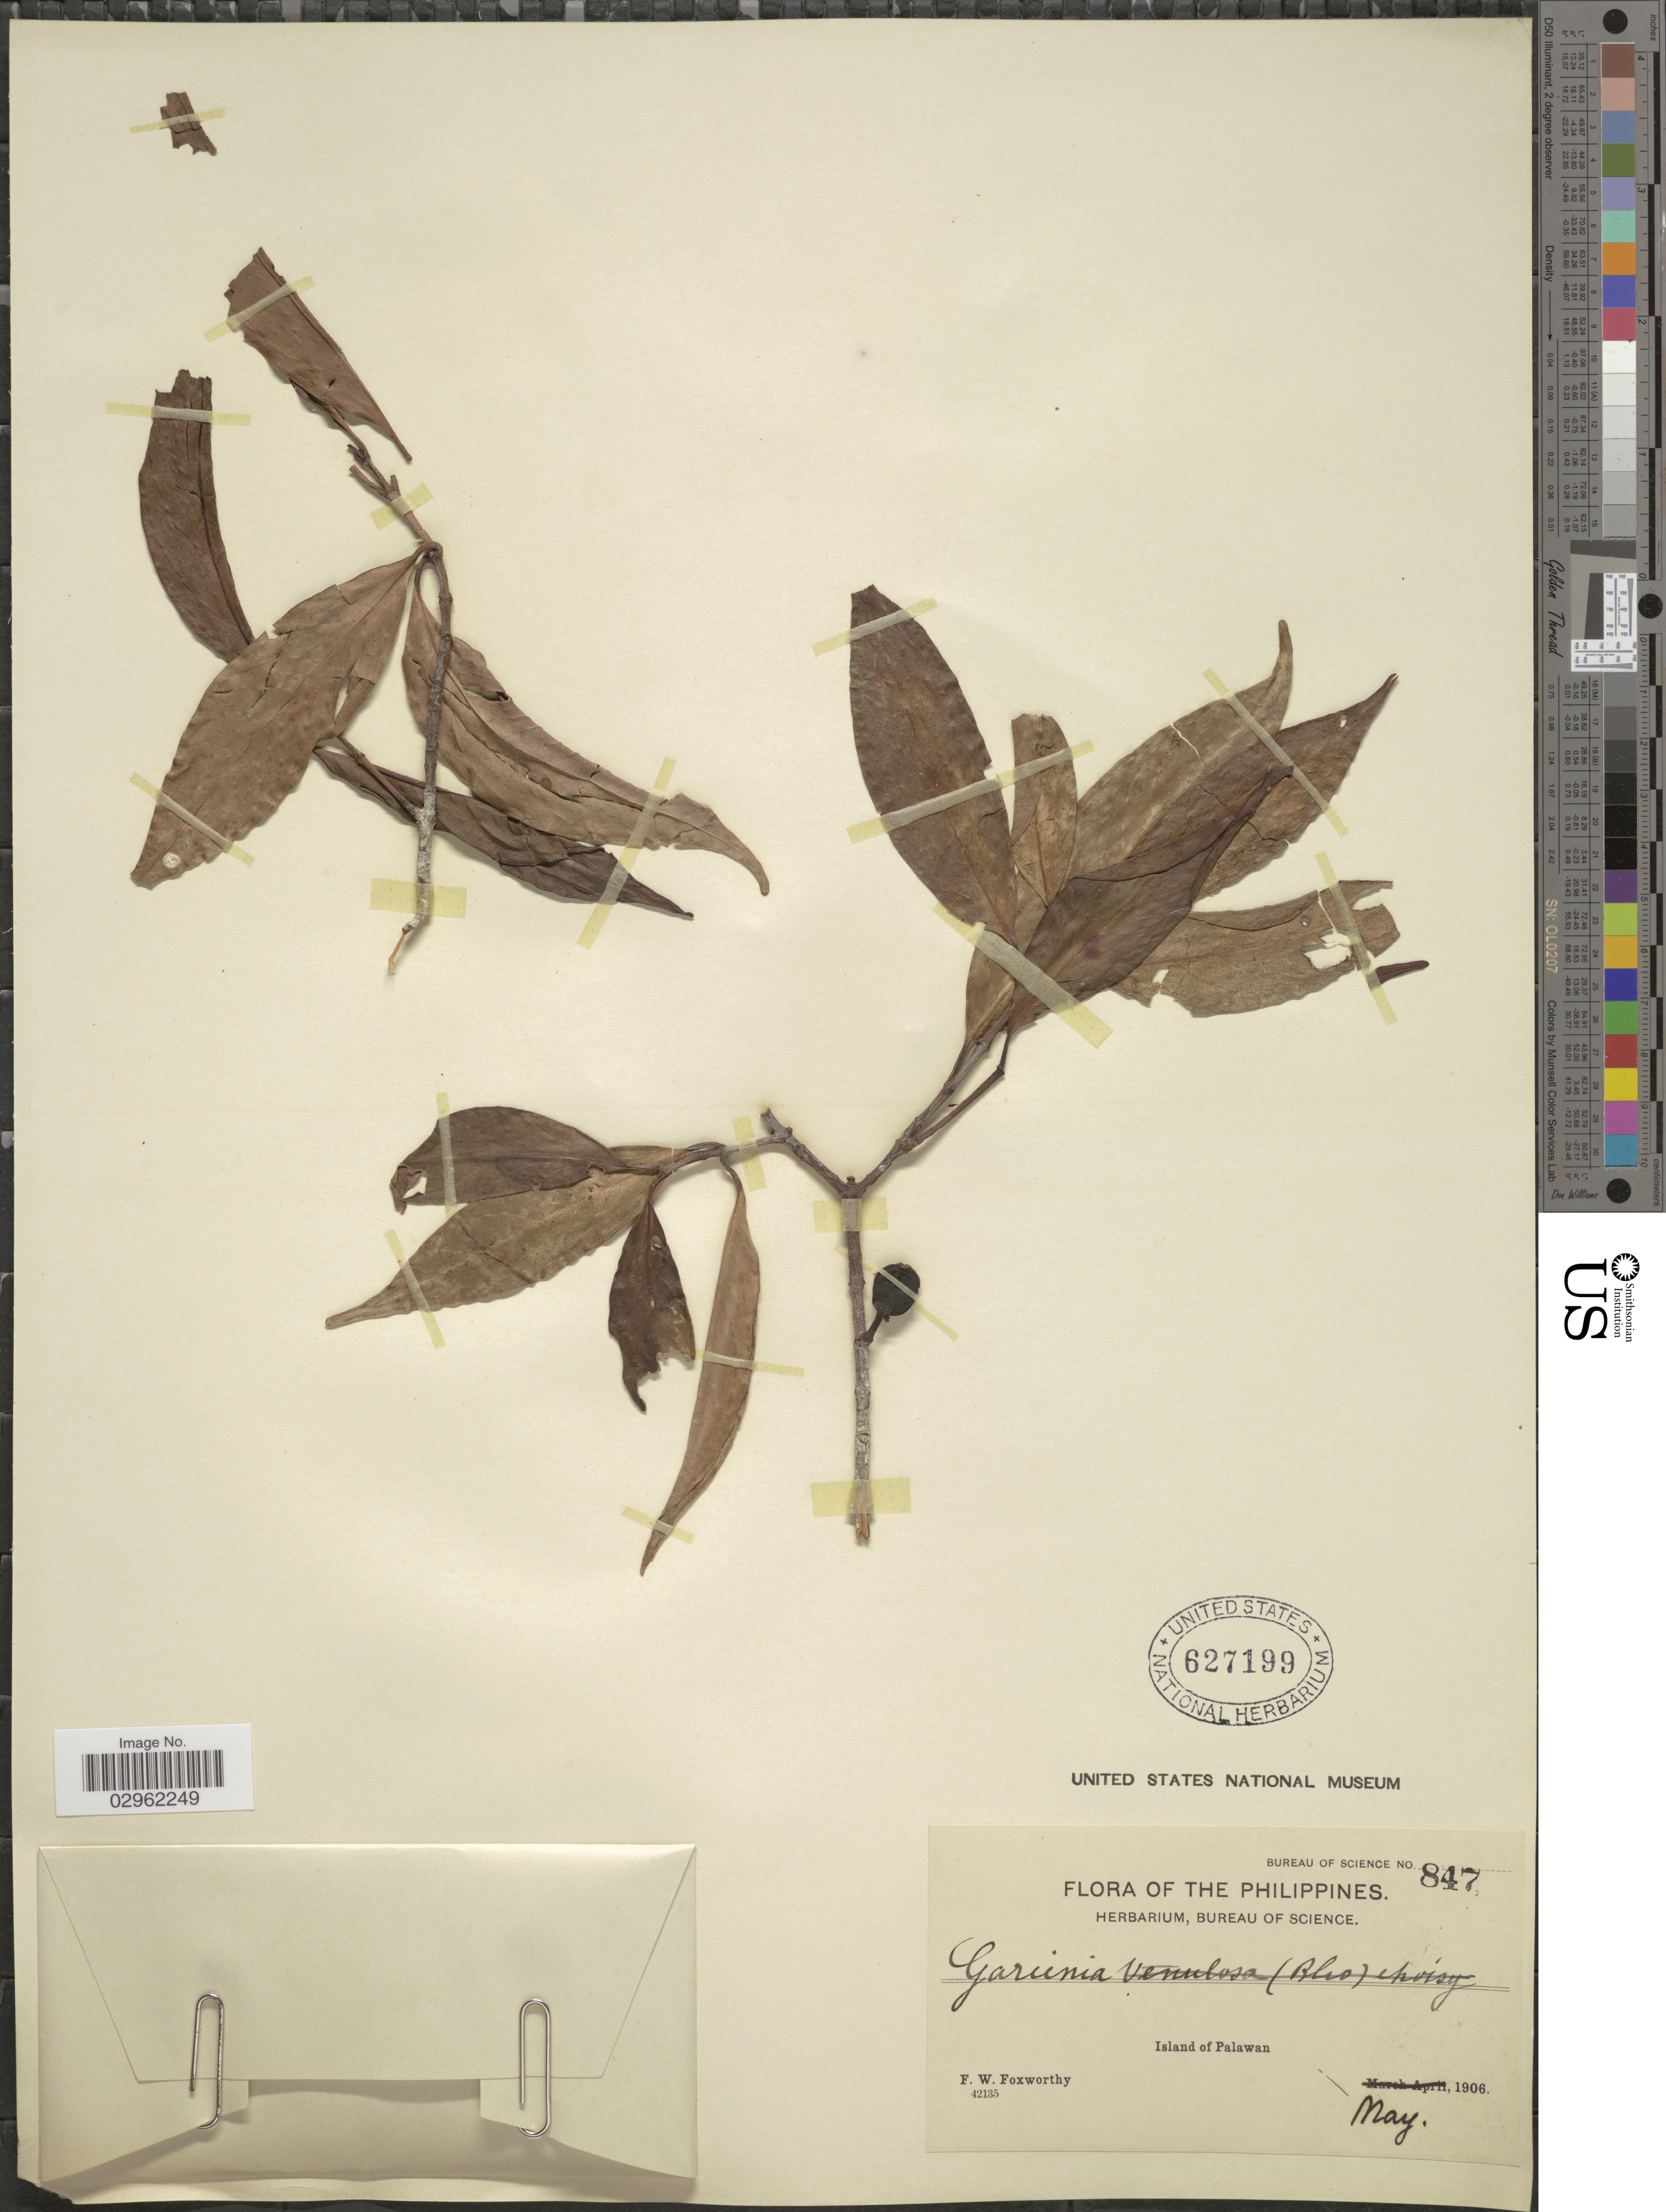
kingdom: Plantae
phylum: Tracheophyta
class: Magnoliopsida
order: Malpighiales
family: Clusiaceae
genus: Garcinia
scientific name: Garcinia sp.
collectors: F. W. Foxworthy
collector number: Bureau of Science 847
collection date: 1906-05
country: Philippines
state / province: Mimaropa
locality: Island of Palawan.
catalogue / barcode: US 627199